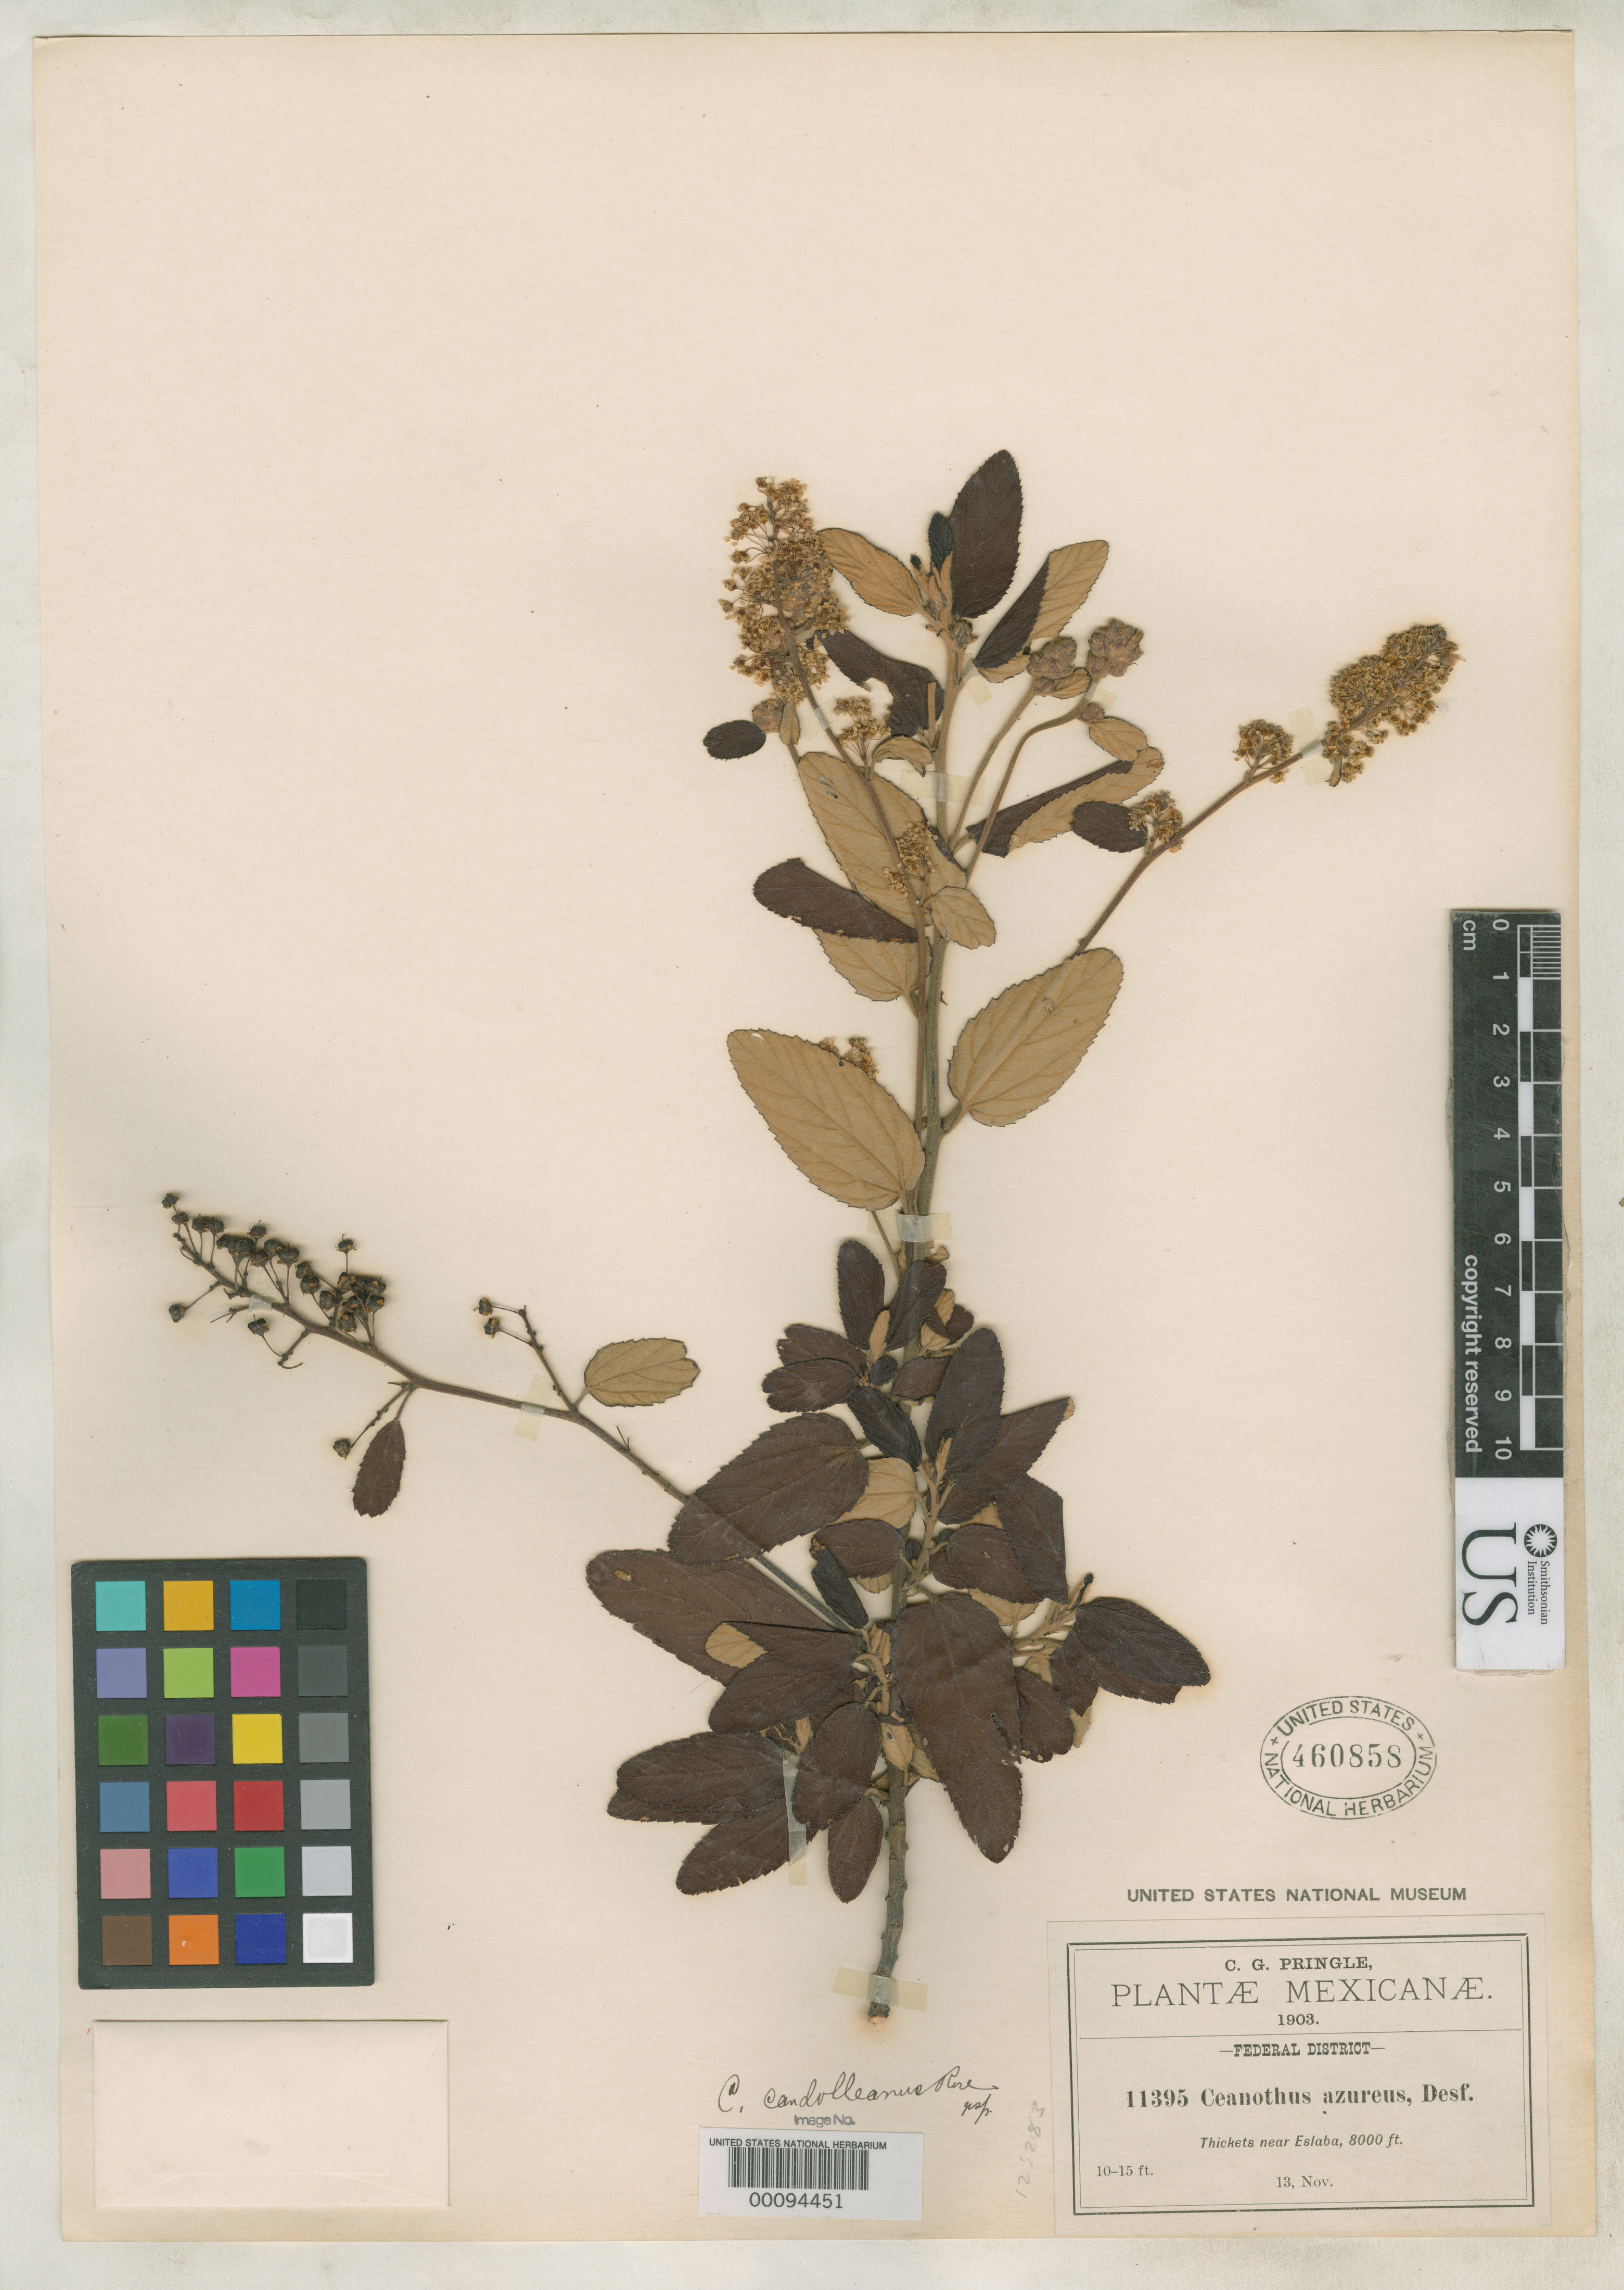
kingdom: Plantae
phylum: Tracheophyta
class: Magnoliopsida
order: Rosales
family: Rhamnaceae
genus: Ceanothus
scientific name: Ceanothus candolleanus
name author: Rose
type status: Holotype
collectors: C. G. Pringle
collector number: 11395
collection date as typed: Nov 1903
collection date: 1903-11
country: Mexico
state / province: Distrito Federal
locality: Near Eslava.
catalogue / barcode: US 460858